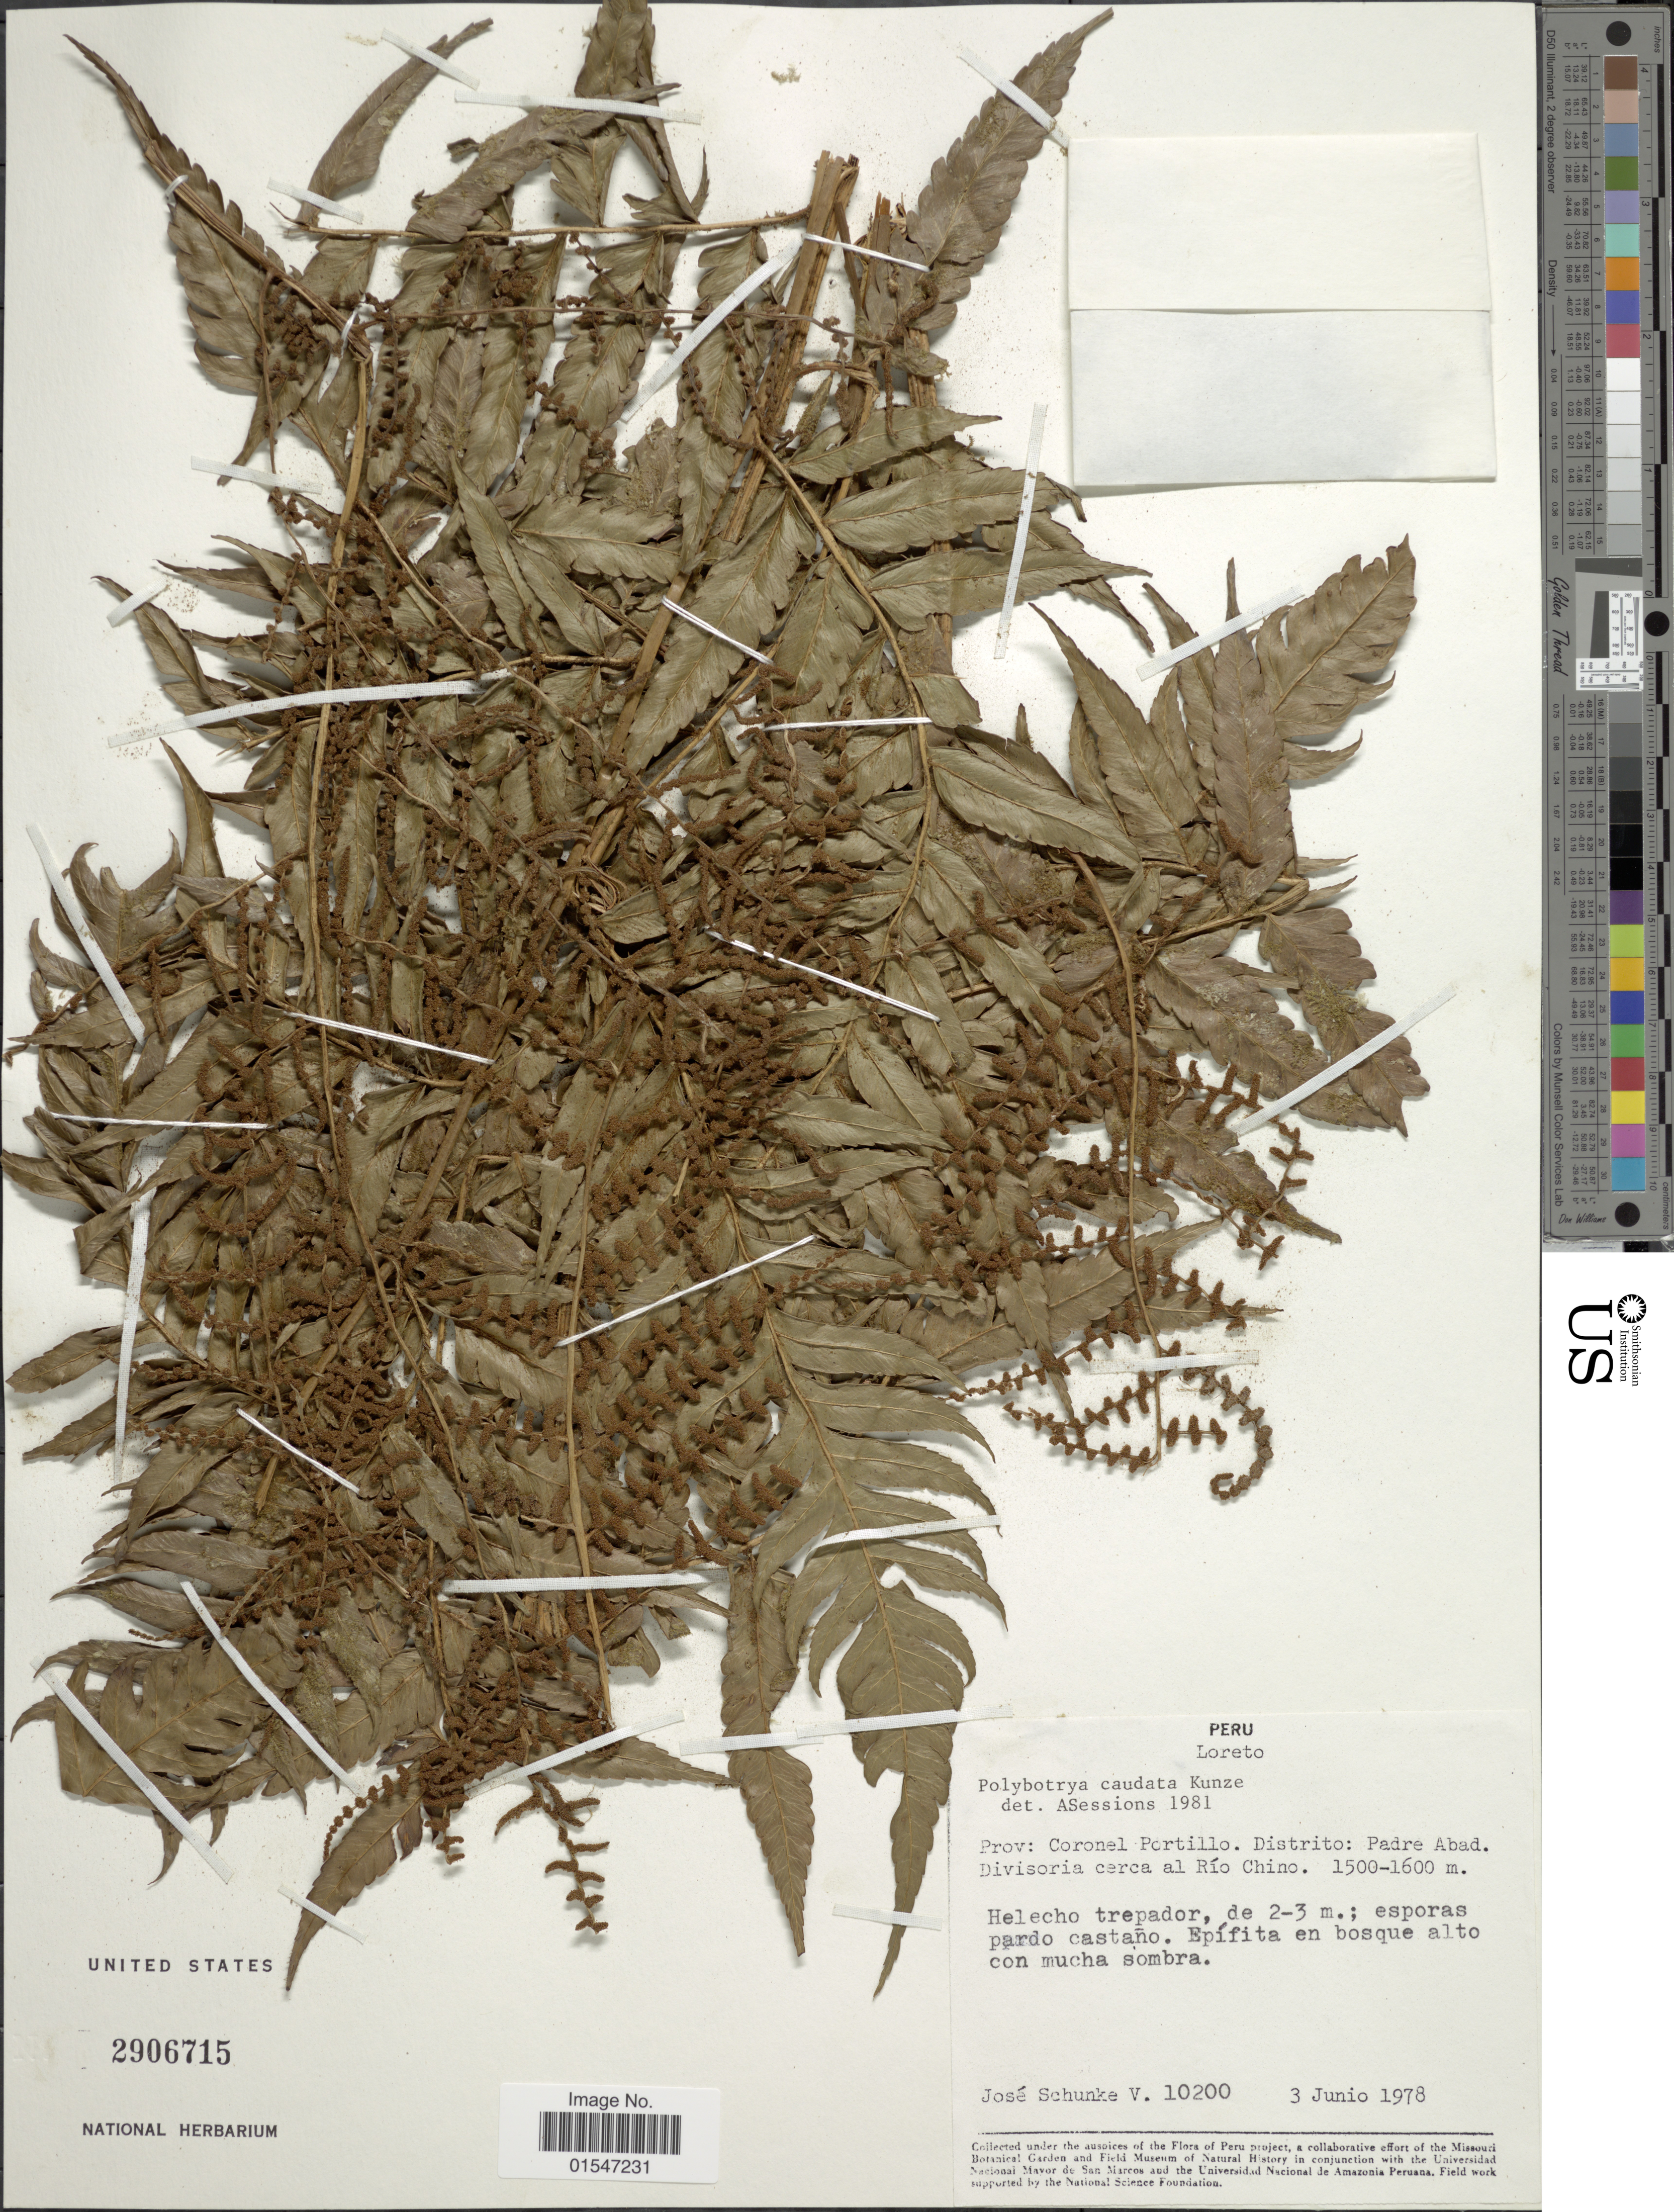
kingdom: Plantae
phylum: Tracheophyta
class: Polypodiopsida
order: Polypodiales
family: Dryopteridaceae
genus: Polybotrya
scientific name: Polybotrya caudata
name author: Kunze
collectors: J. Schunke Vigo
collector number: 10200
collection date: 1978-06-03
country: Peru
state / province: Loreto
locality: Prov: Coronel Portillo, Distrito: Padre Abad, Divisoria cerca al Río Chino, helecho trepador, de 2-3 m.; esporas pardo castaño. Espífita en bosque alto con mucha sombra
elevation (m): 1500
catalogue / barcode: US 2906715